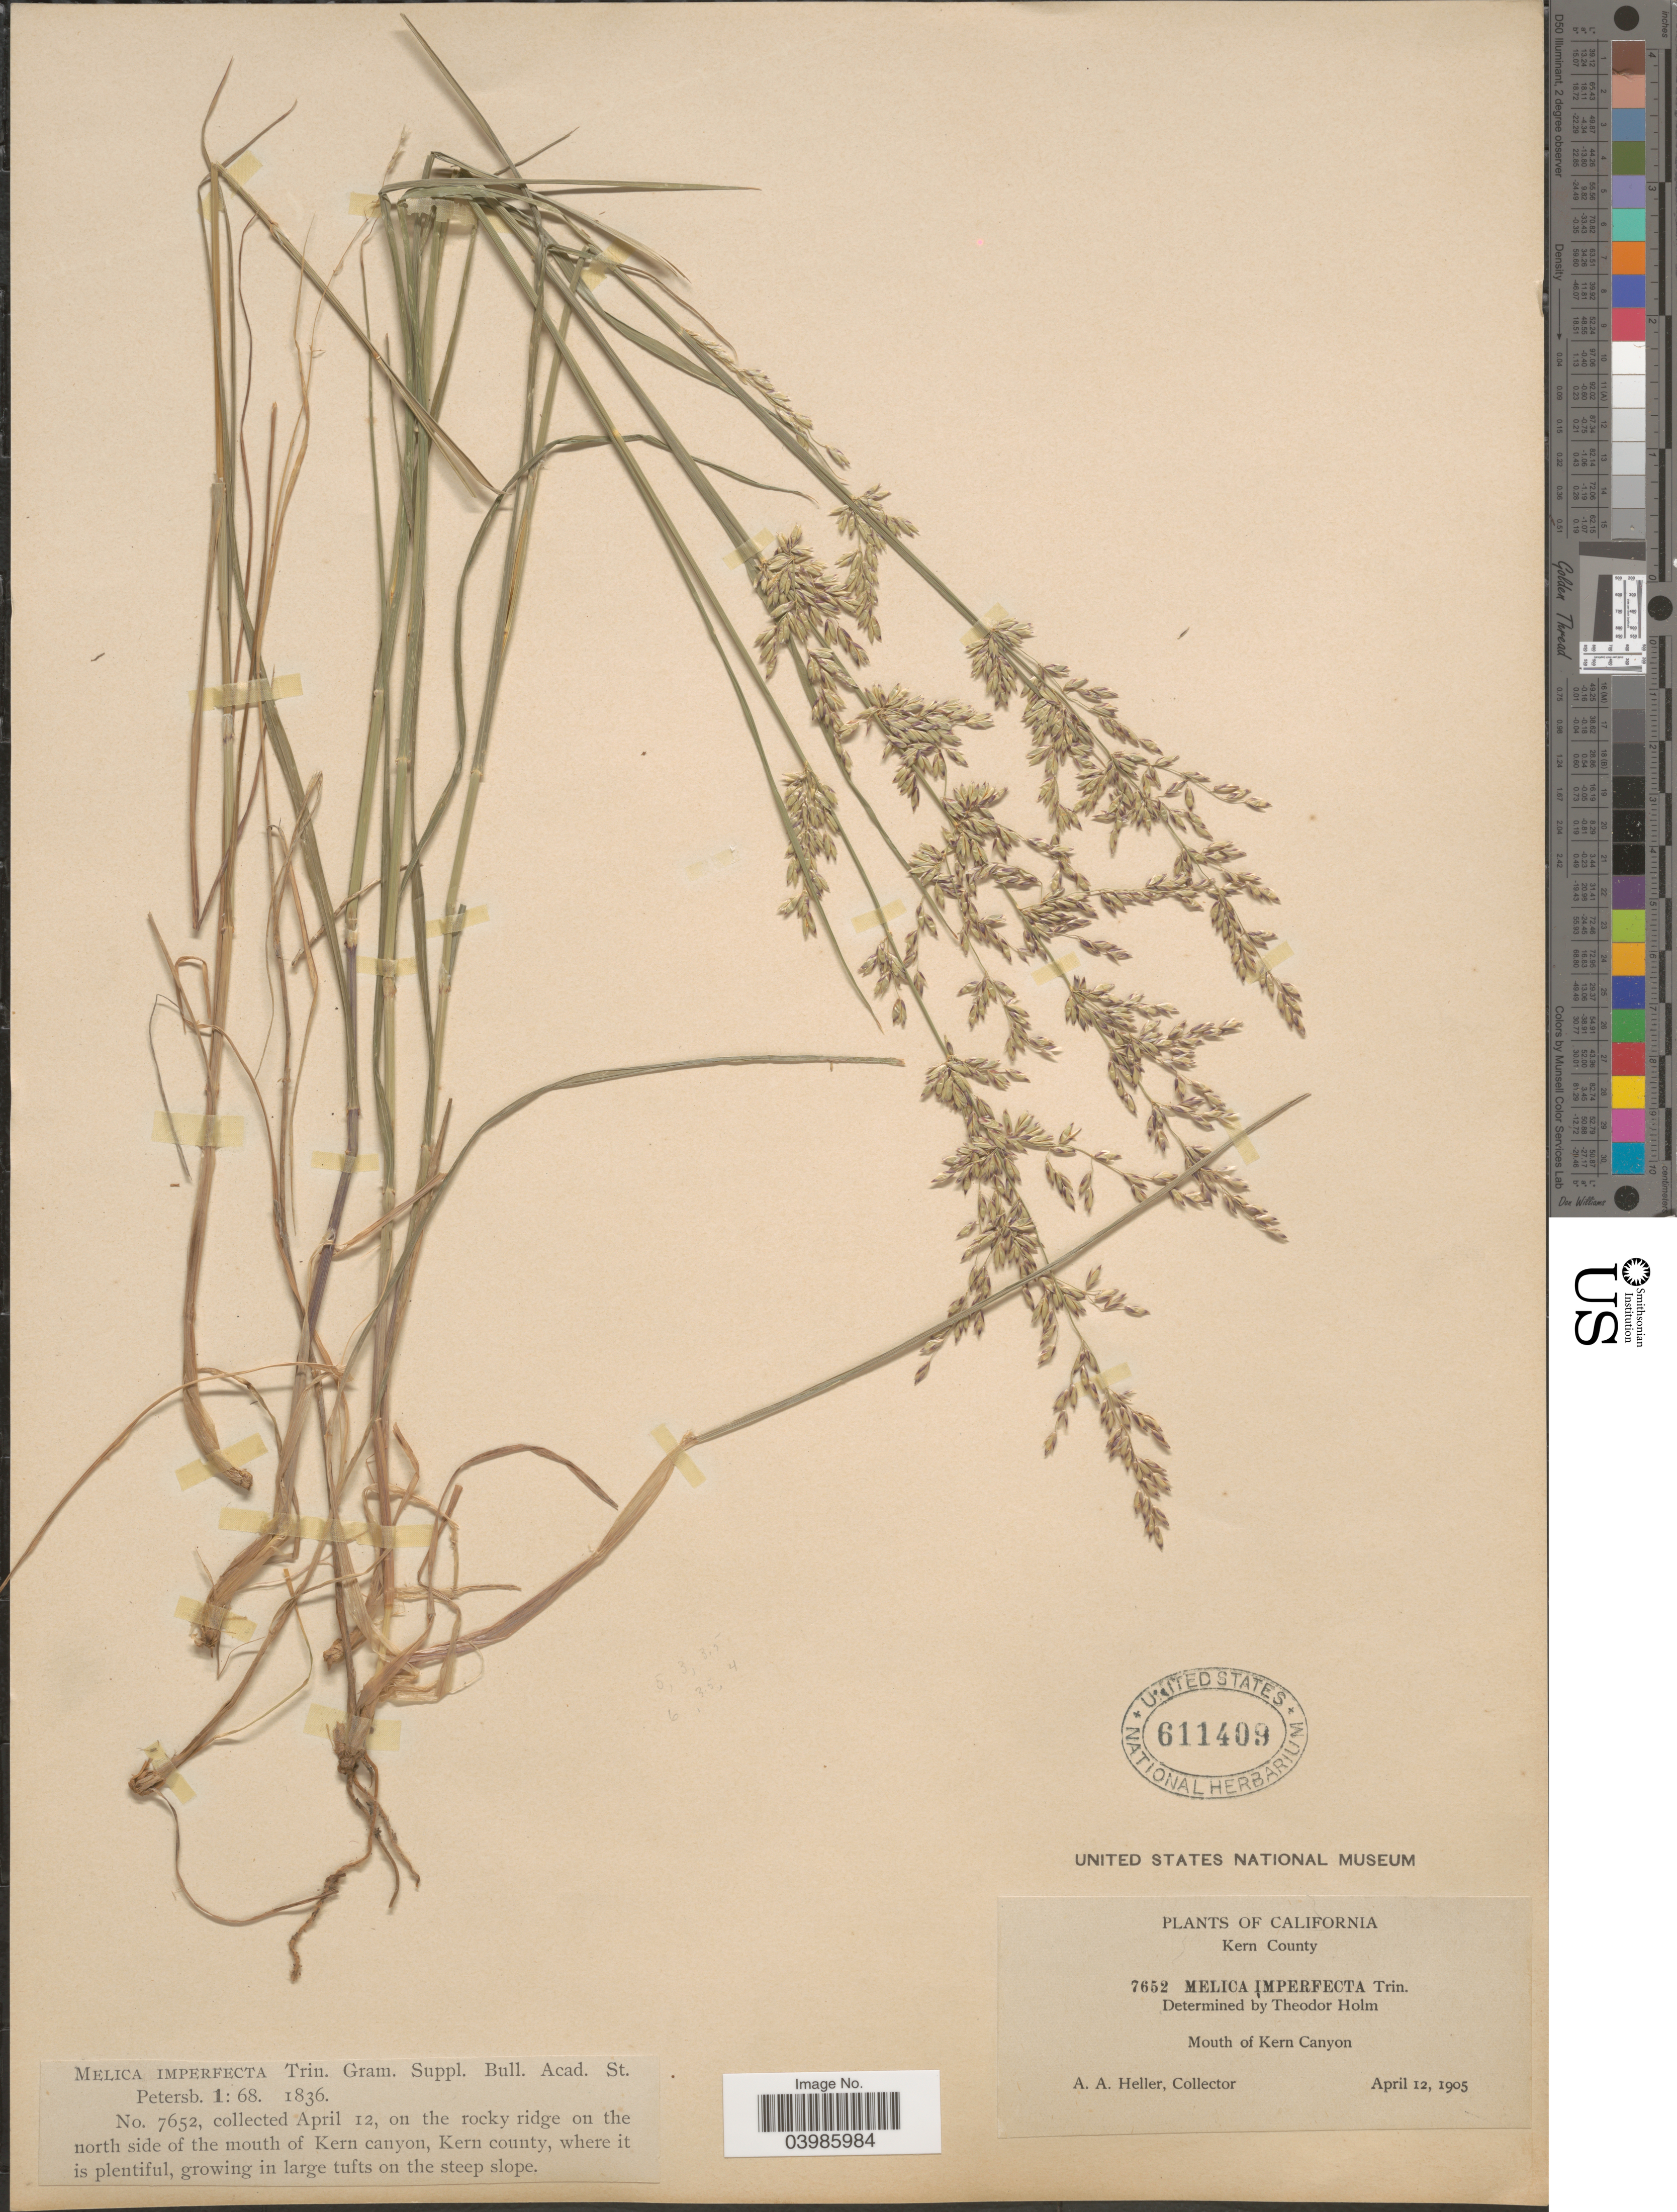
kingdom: Plantae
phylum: Tracheophyta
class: Liliopsida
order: Poales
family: Poaceae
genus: Melica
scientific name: Melica imperfecta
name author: Trin.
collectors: A. A. Heller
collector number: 7652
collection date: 1905-04-12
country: United States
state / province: California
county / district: Kern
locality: Kern County. Mouth of Kern Canyon. On the rocky ridge on the north side of the mouth of Kern canyon.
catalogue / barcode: US 611409